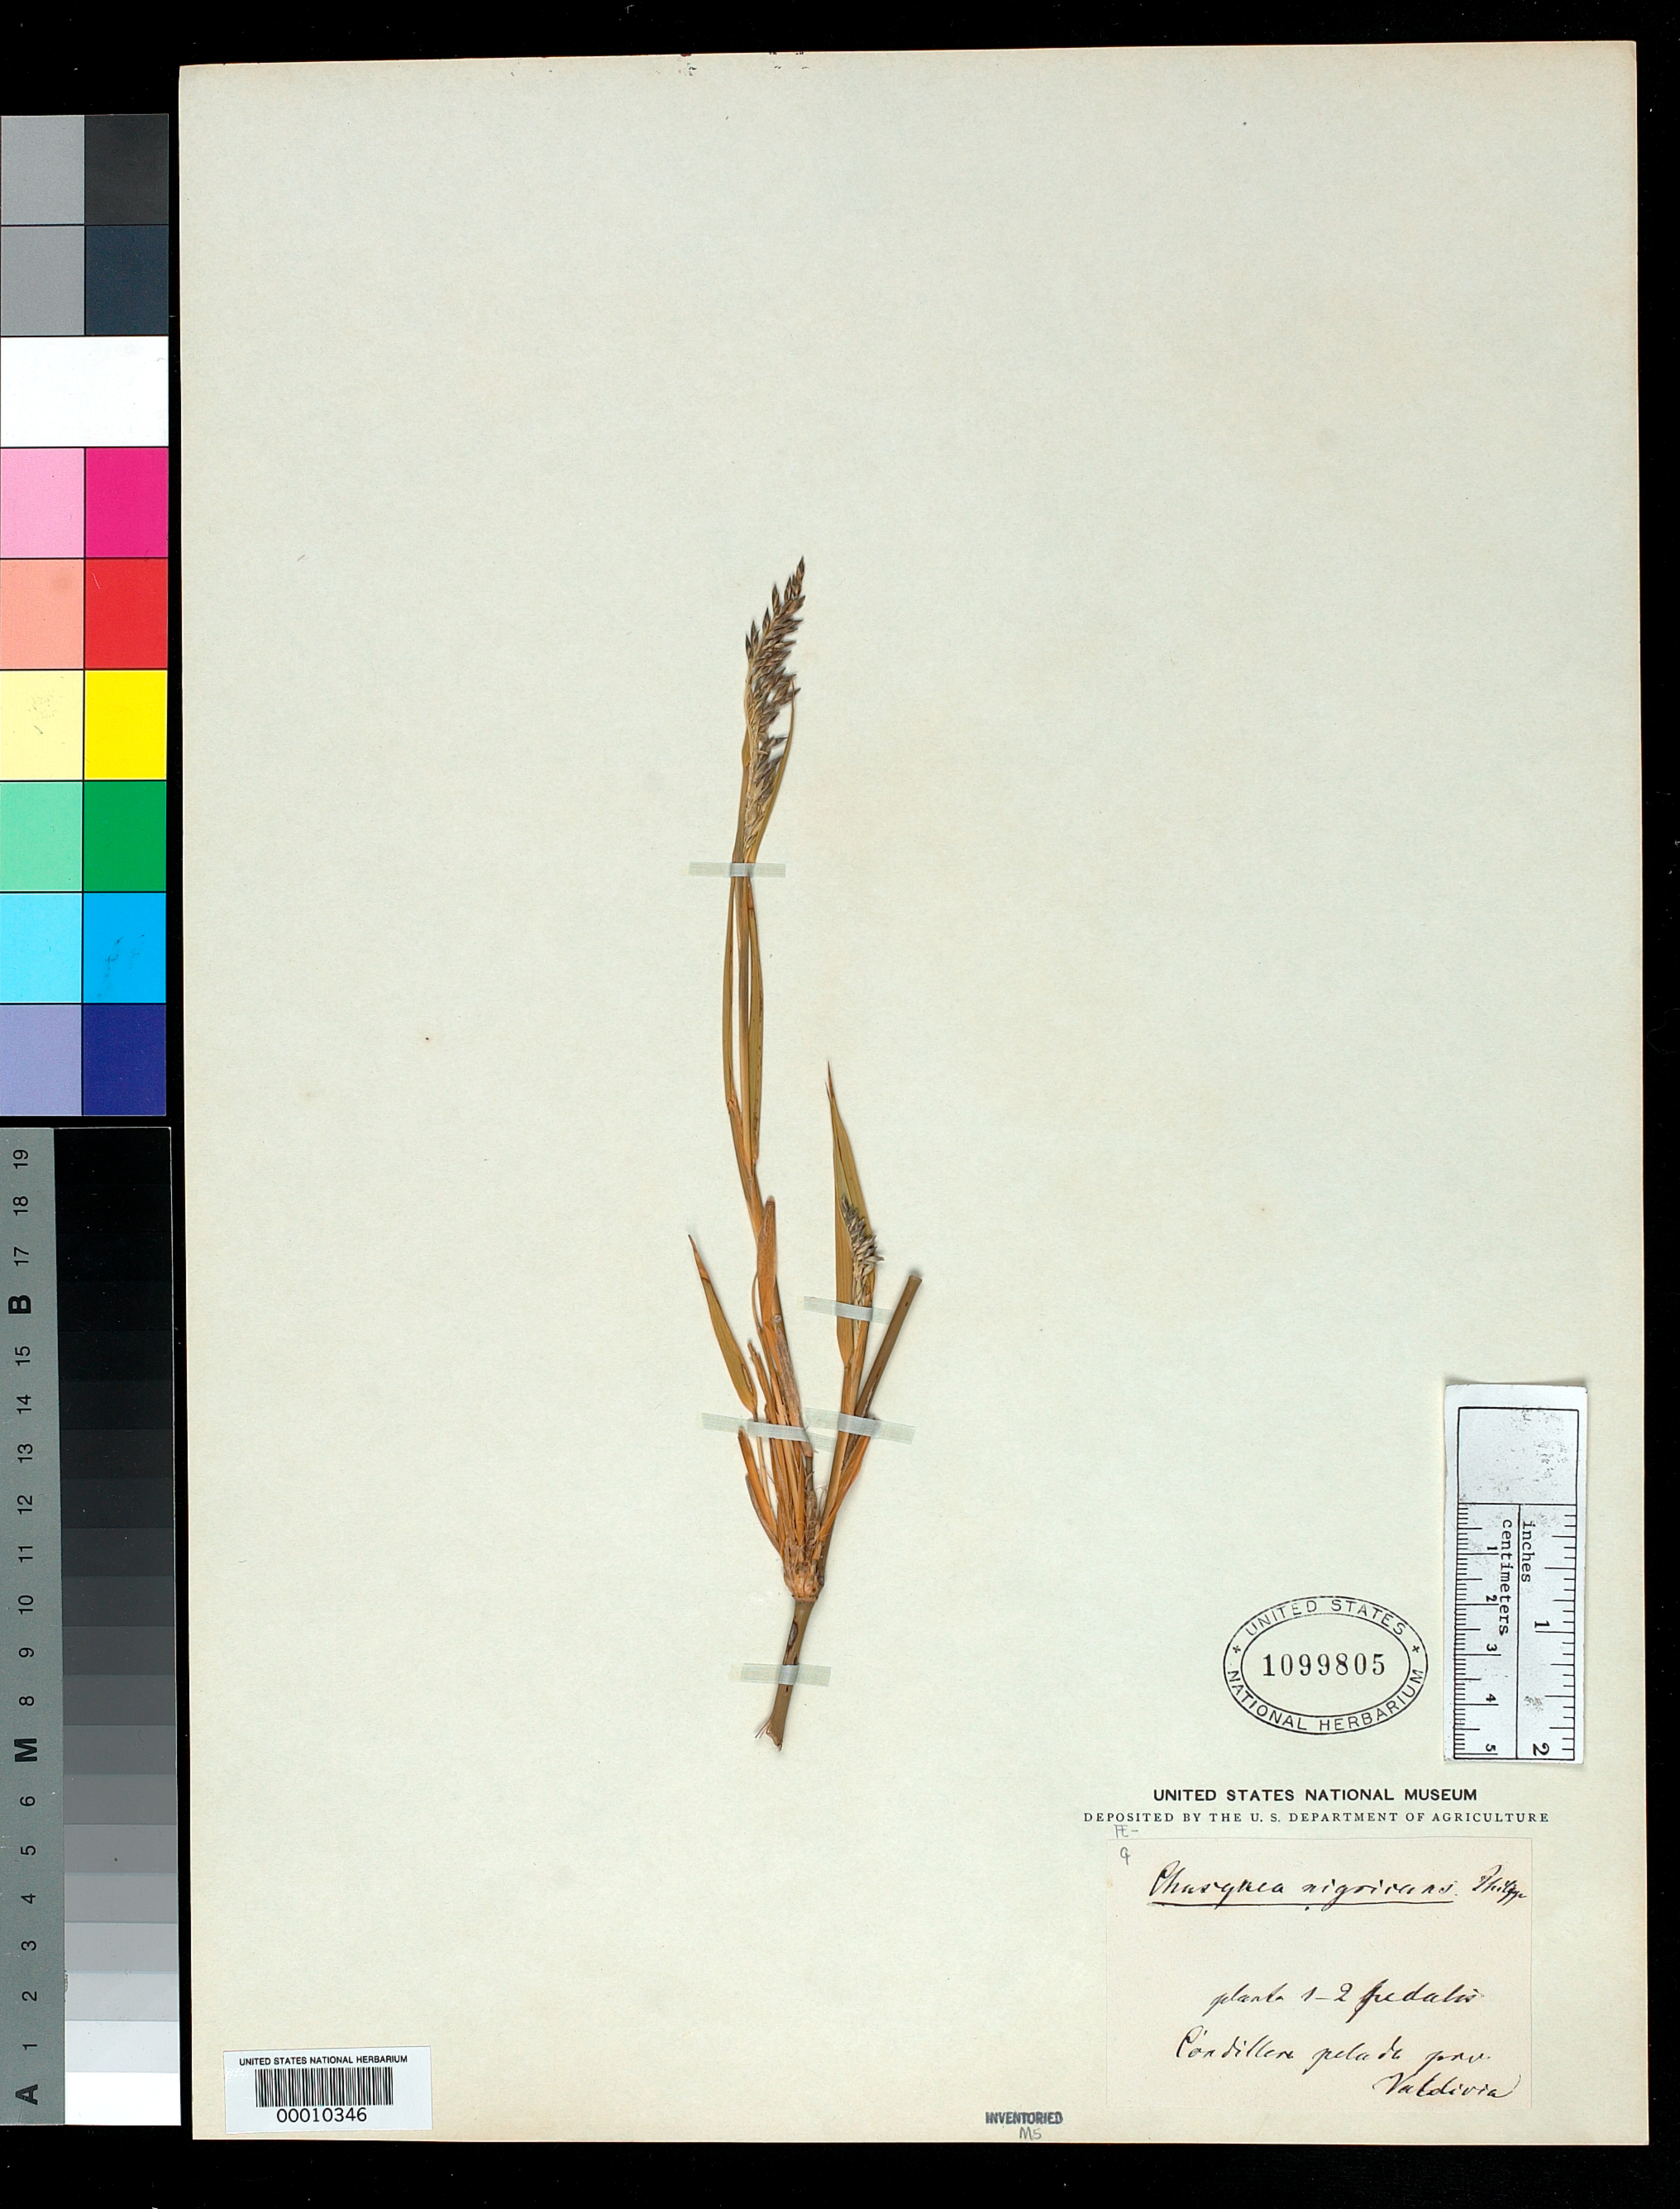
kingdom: Plantae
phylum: Tracheophyta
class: Liliopsida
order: Poales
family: Poaceae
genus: Chusquea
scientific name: Chusquea nigricans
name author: Phil.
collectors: R. A. Philippi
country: Chile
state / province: Los Lagos (X)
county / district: Valdivia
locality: Cordillere pelada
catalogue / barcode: US 1099805